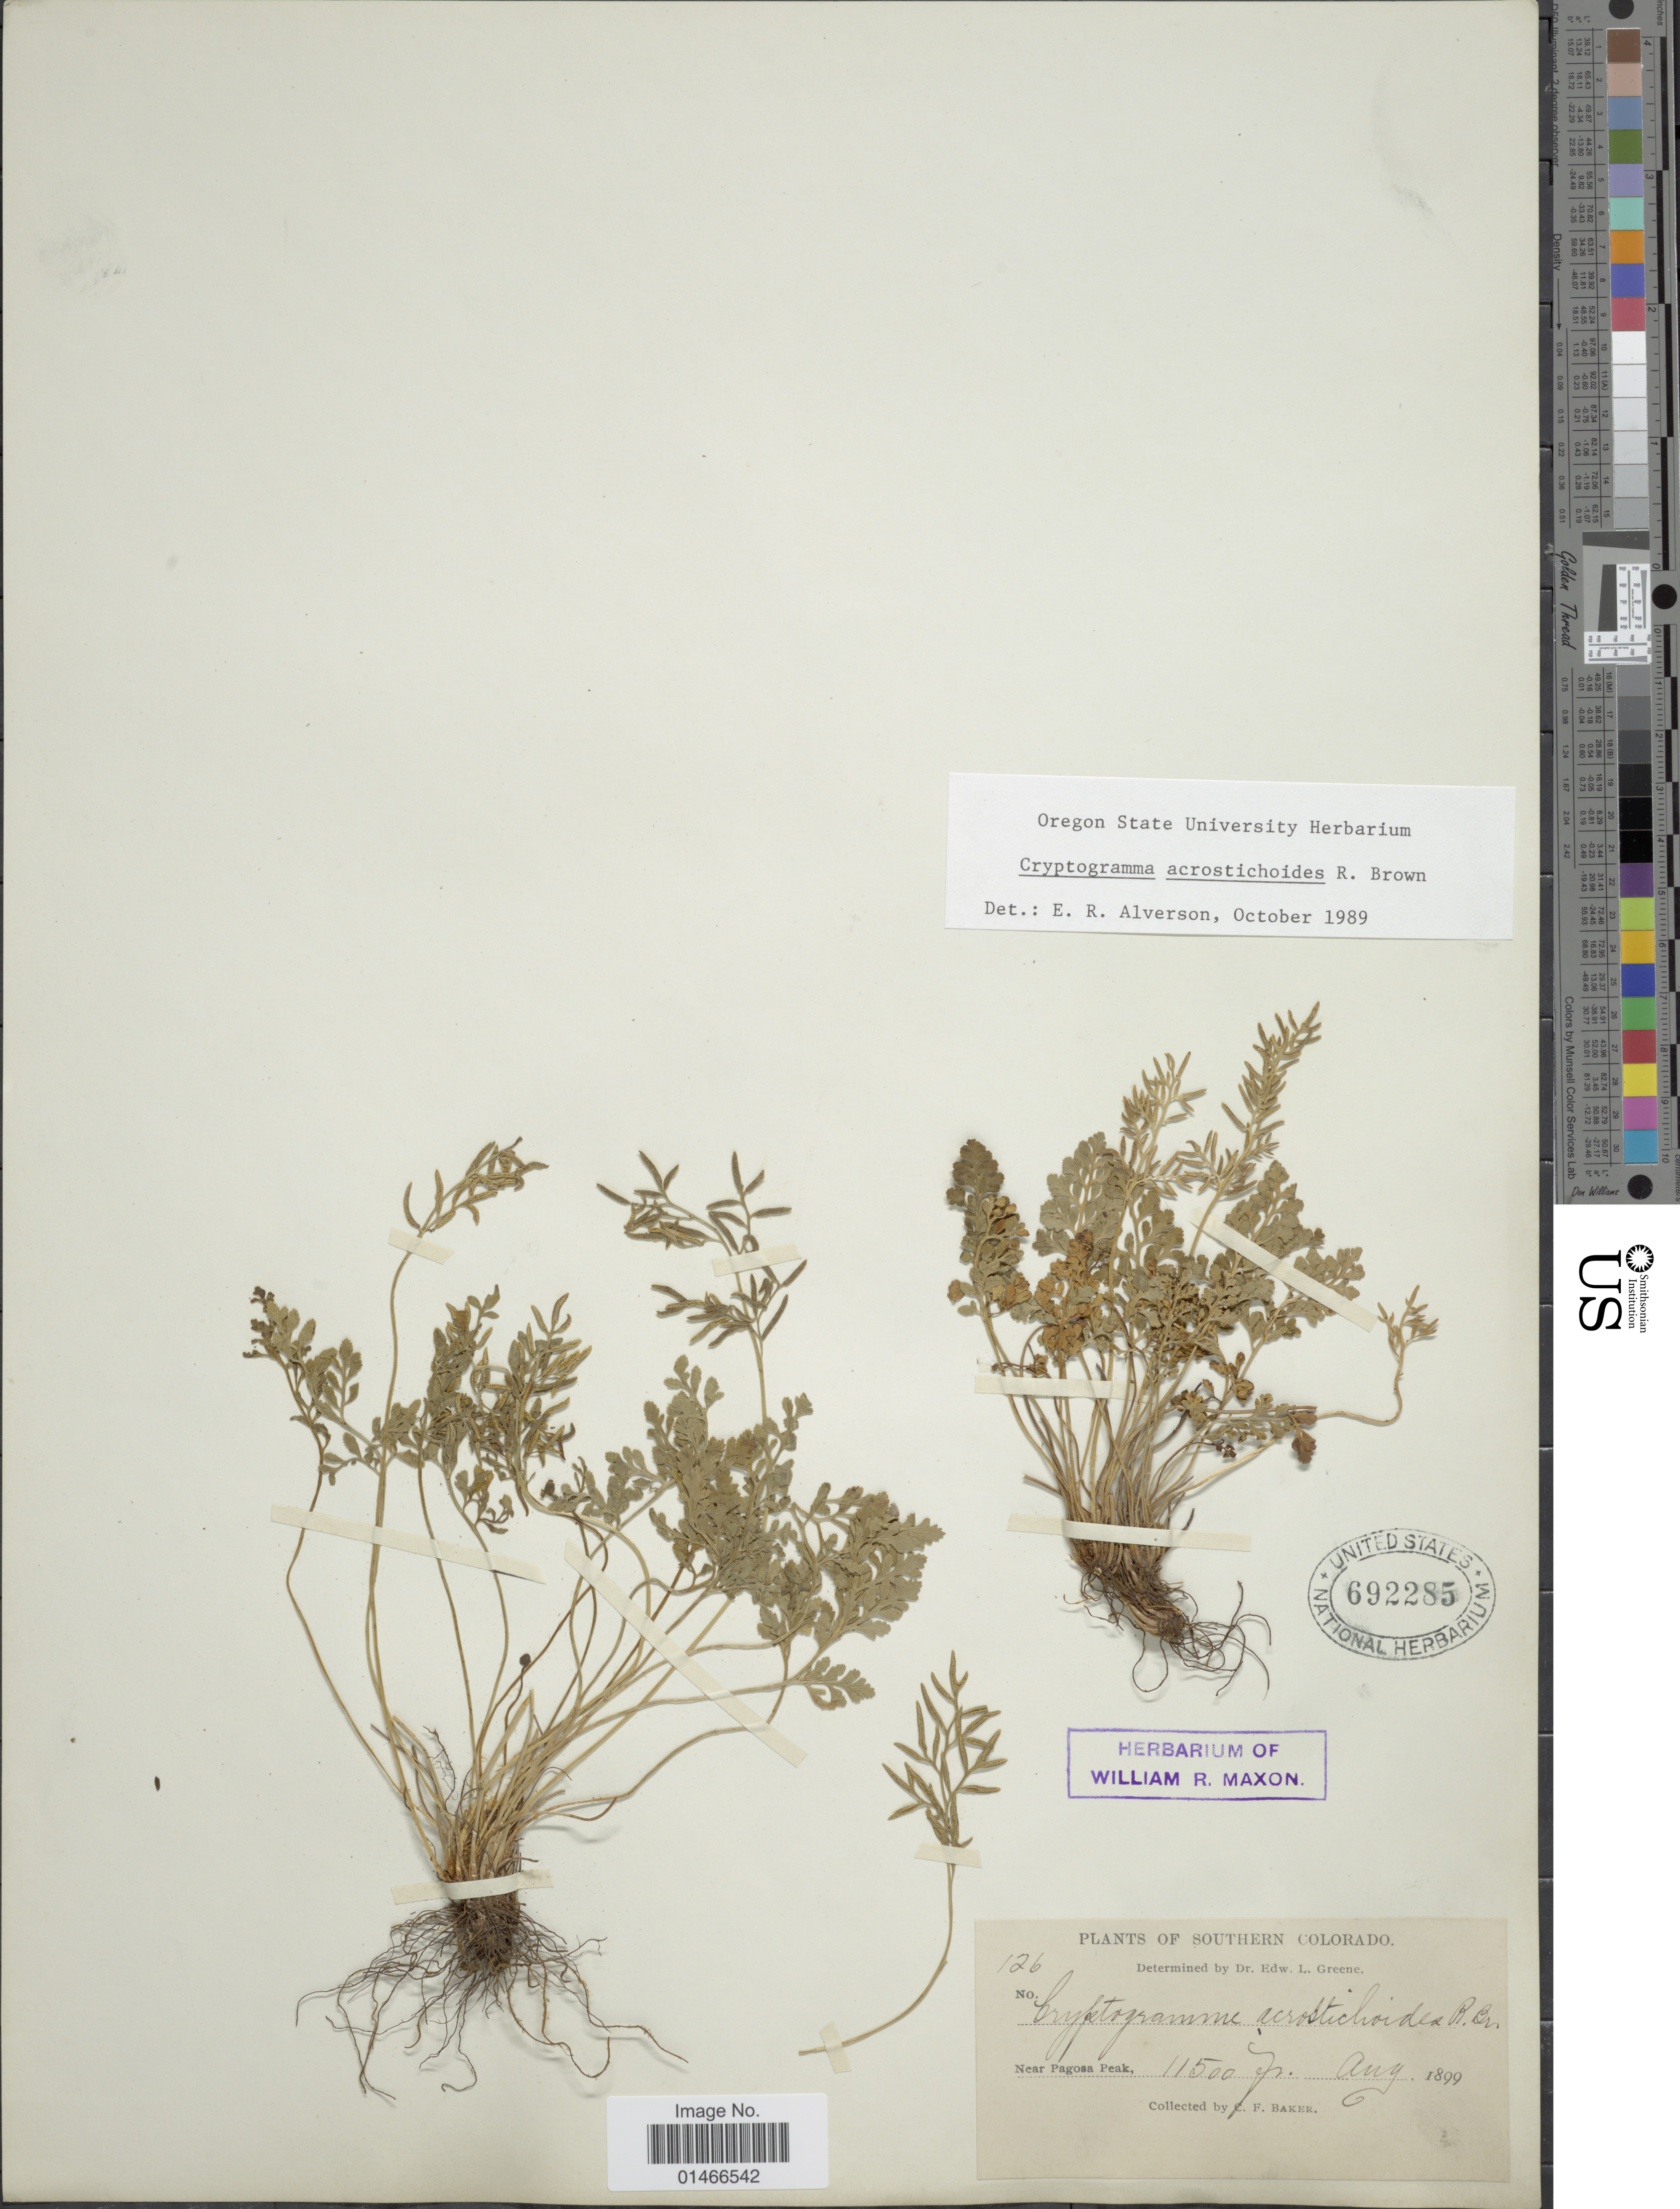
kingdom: Plantae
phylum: Tracheophyta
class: Polypodiopsida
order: Polypodiales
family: Pteridaceae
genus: Cryptogramma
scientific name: Cryptogramma acrostichoides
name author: R. Br.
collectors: C. F. Baker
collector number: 126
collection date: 1899-08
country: United States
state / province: Colorado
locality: Southern Colorado. Near Pagosa Peak.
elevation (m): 3505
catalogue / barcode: US 692285